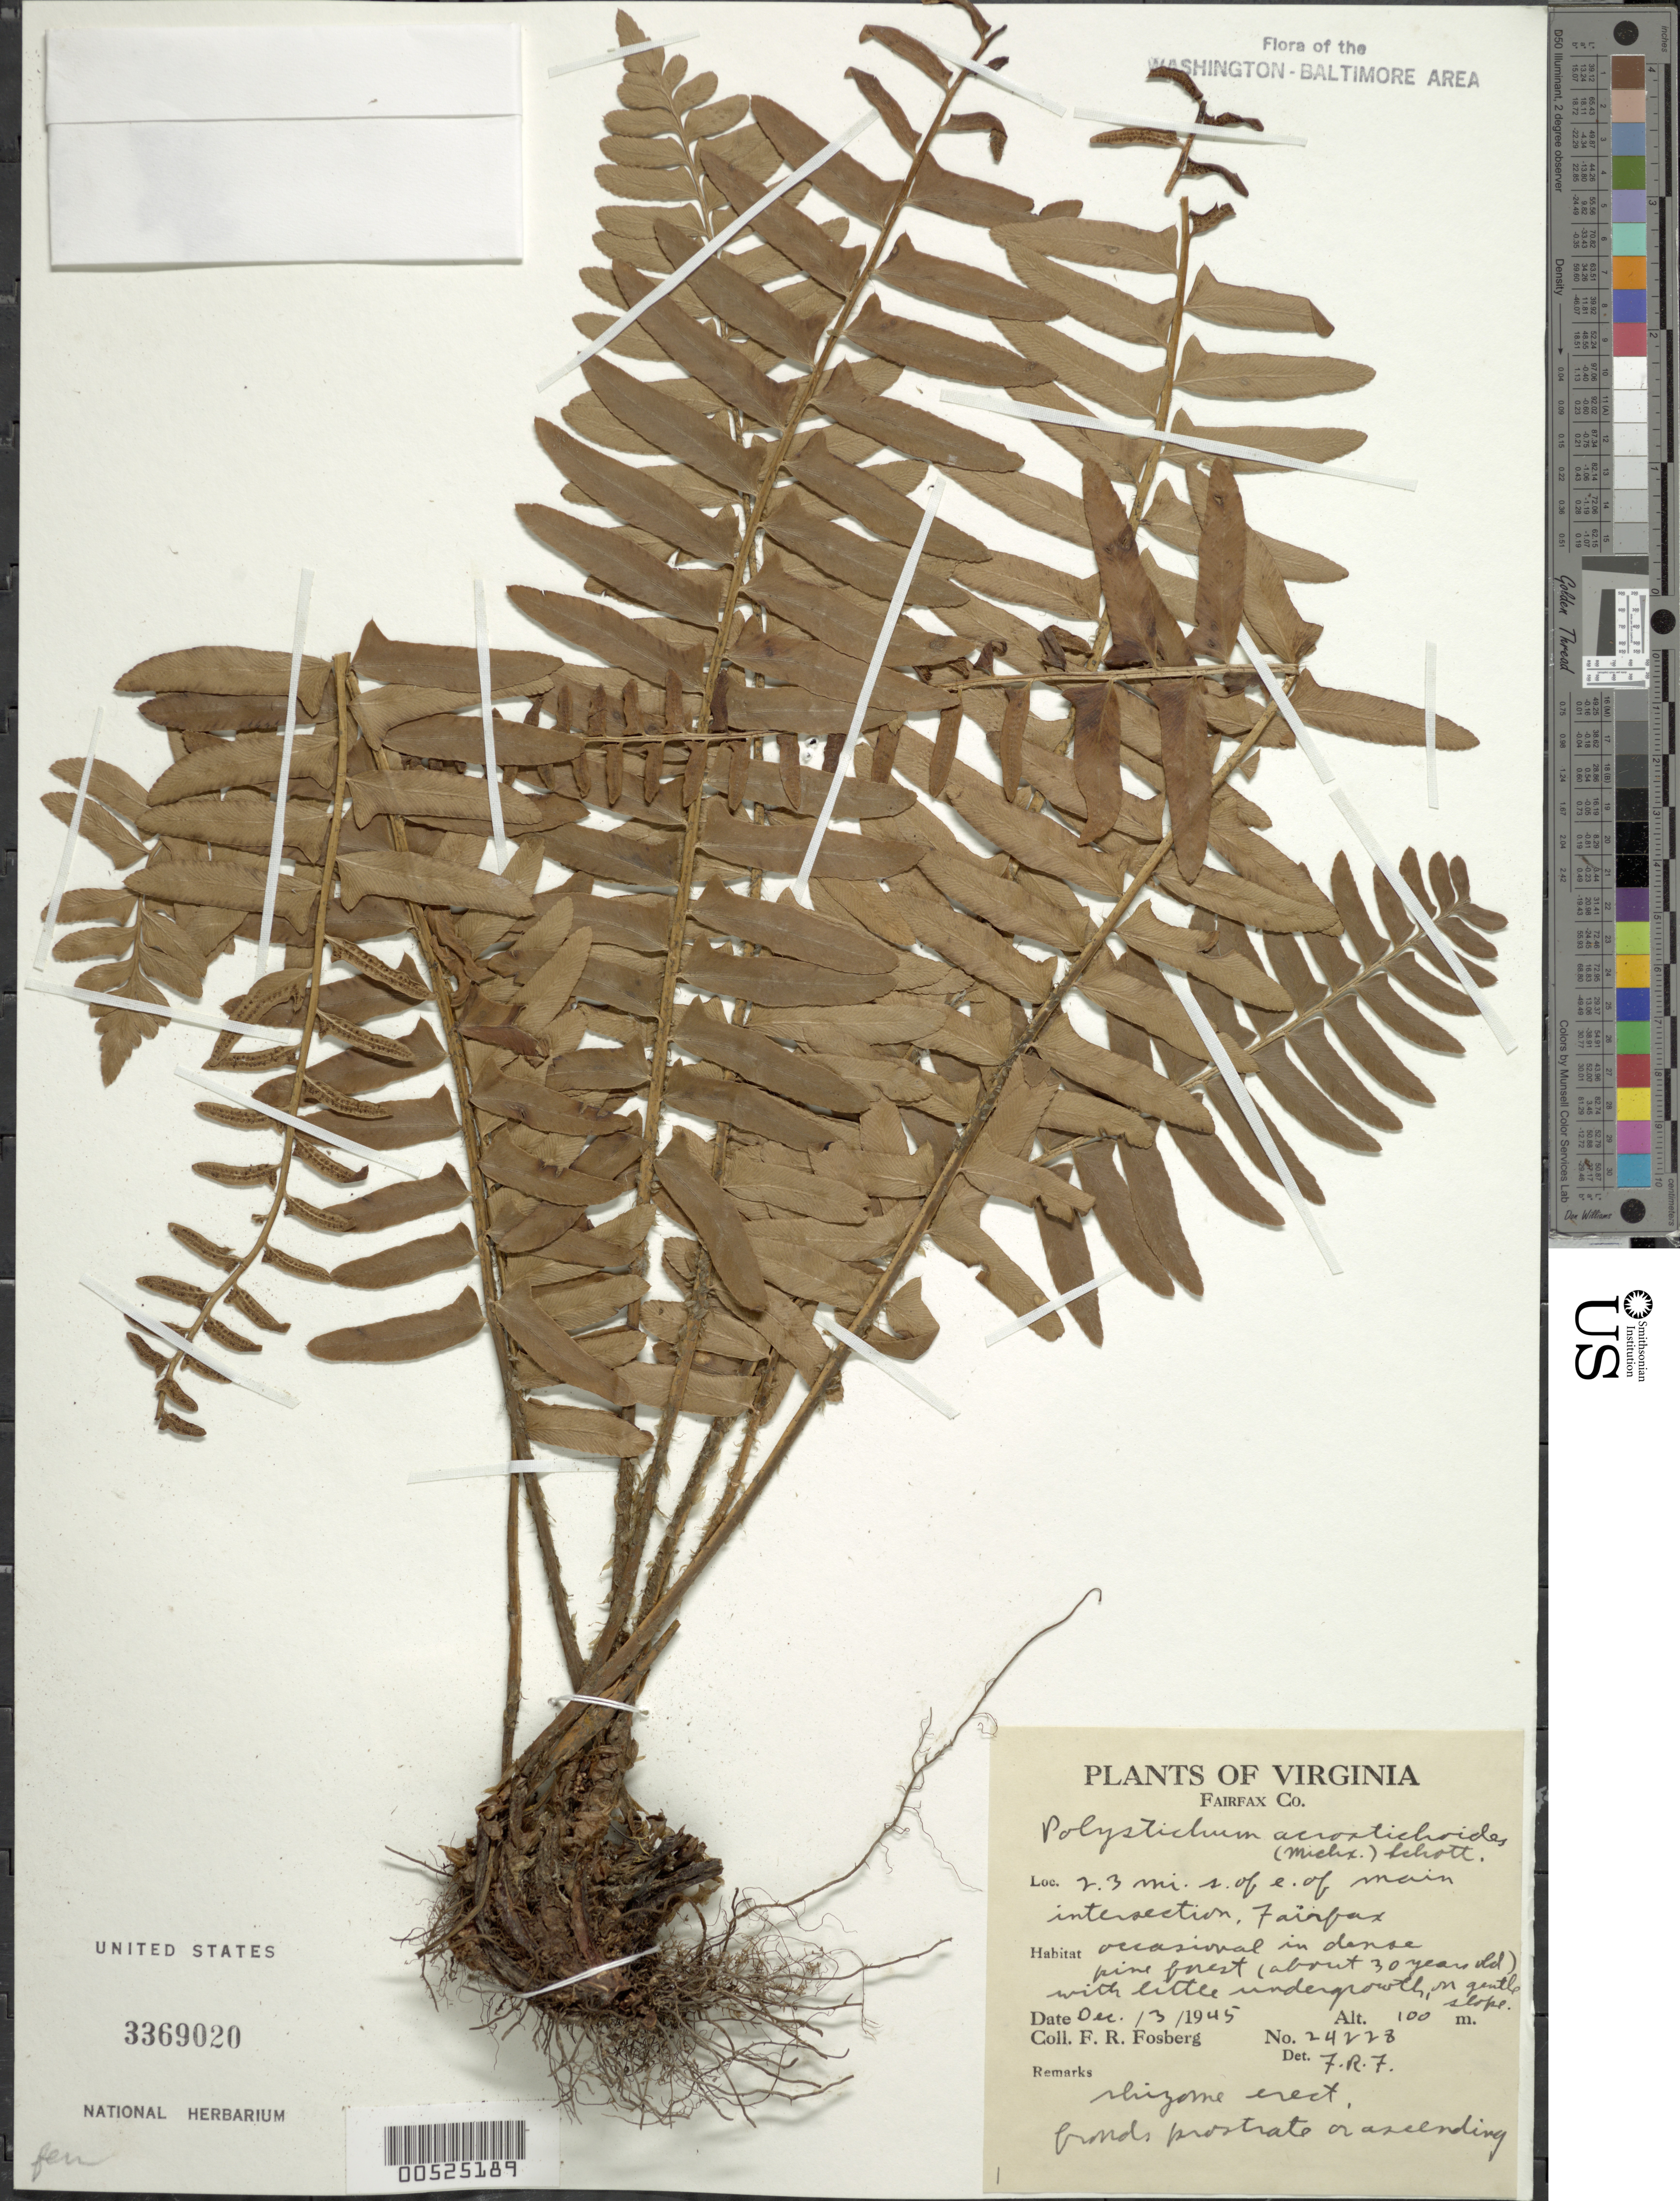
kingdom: Plantae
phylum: Tracheophyta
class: Polypodiopsida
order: Polypodiales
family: Dryopteridaceae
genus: Polystichum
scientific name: Polystichum acrostichoides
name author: (Michx.) Schott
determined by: Fosberg, F. R.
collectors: F. R. Fosberg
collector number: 24228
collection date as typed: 03 Dec 1945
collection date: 1945-12-03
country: United States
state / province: Virginia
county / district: Fairfax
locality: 2.3 mi. S of E of main intersection, Fairfax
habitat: Occasional in dense pine forest (about 30 years old) with little undergrowth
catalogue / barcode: US 3369020